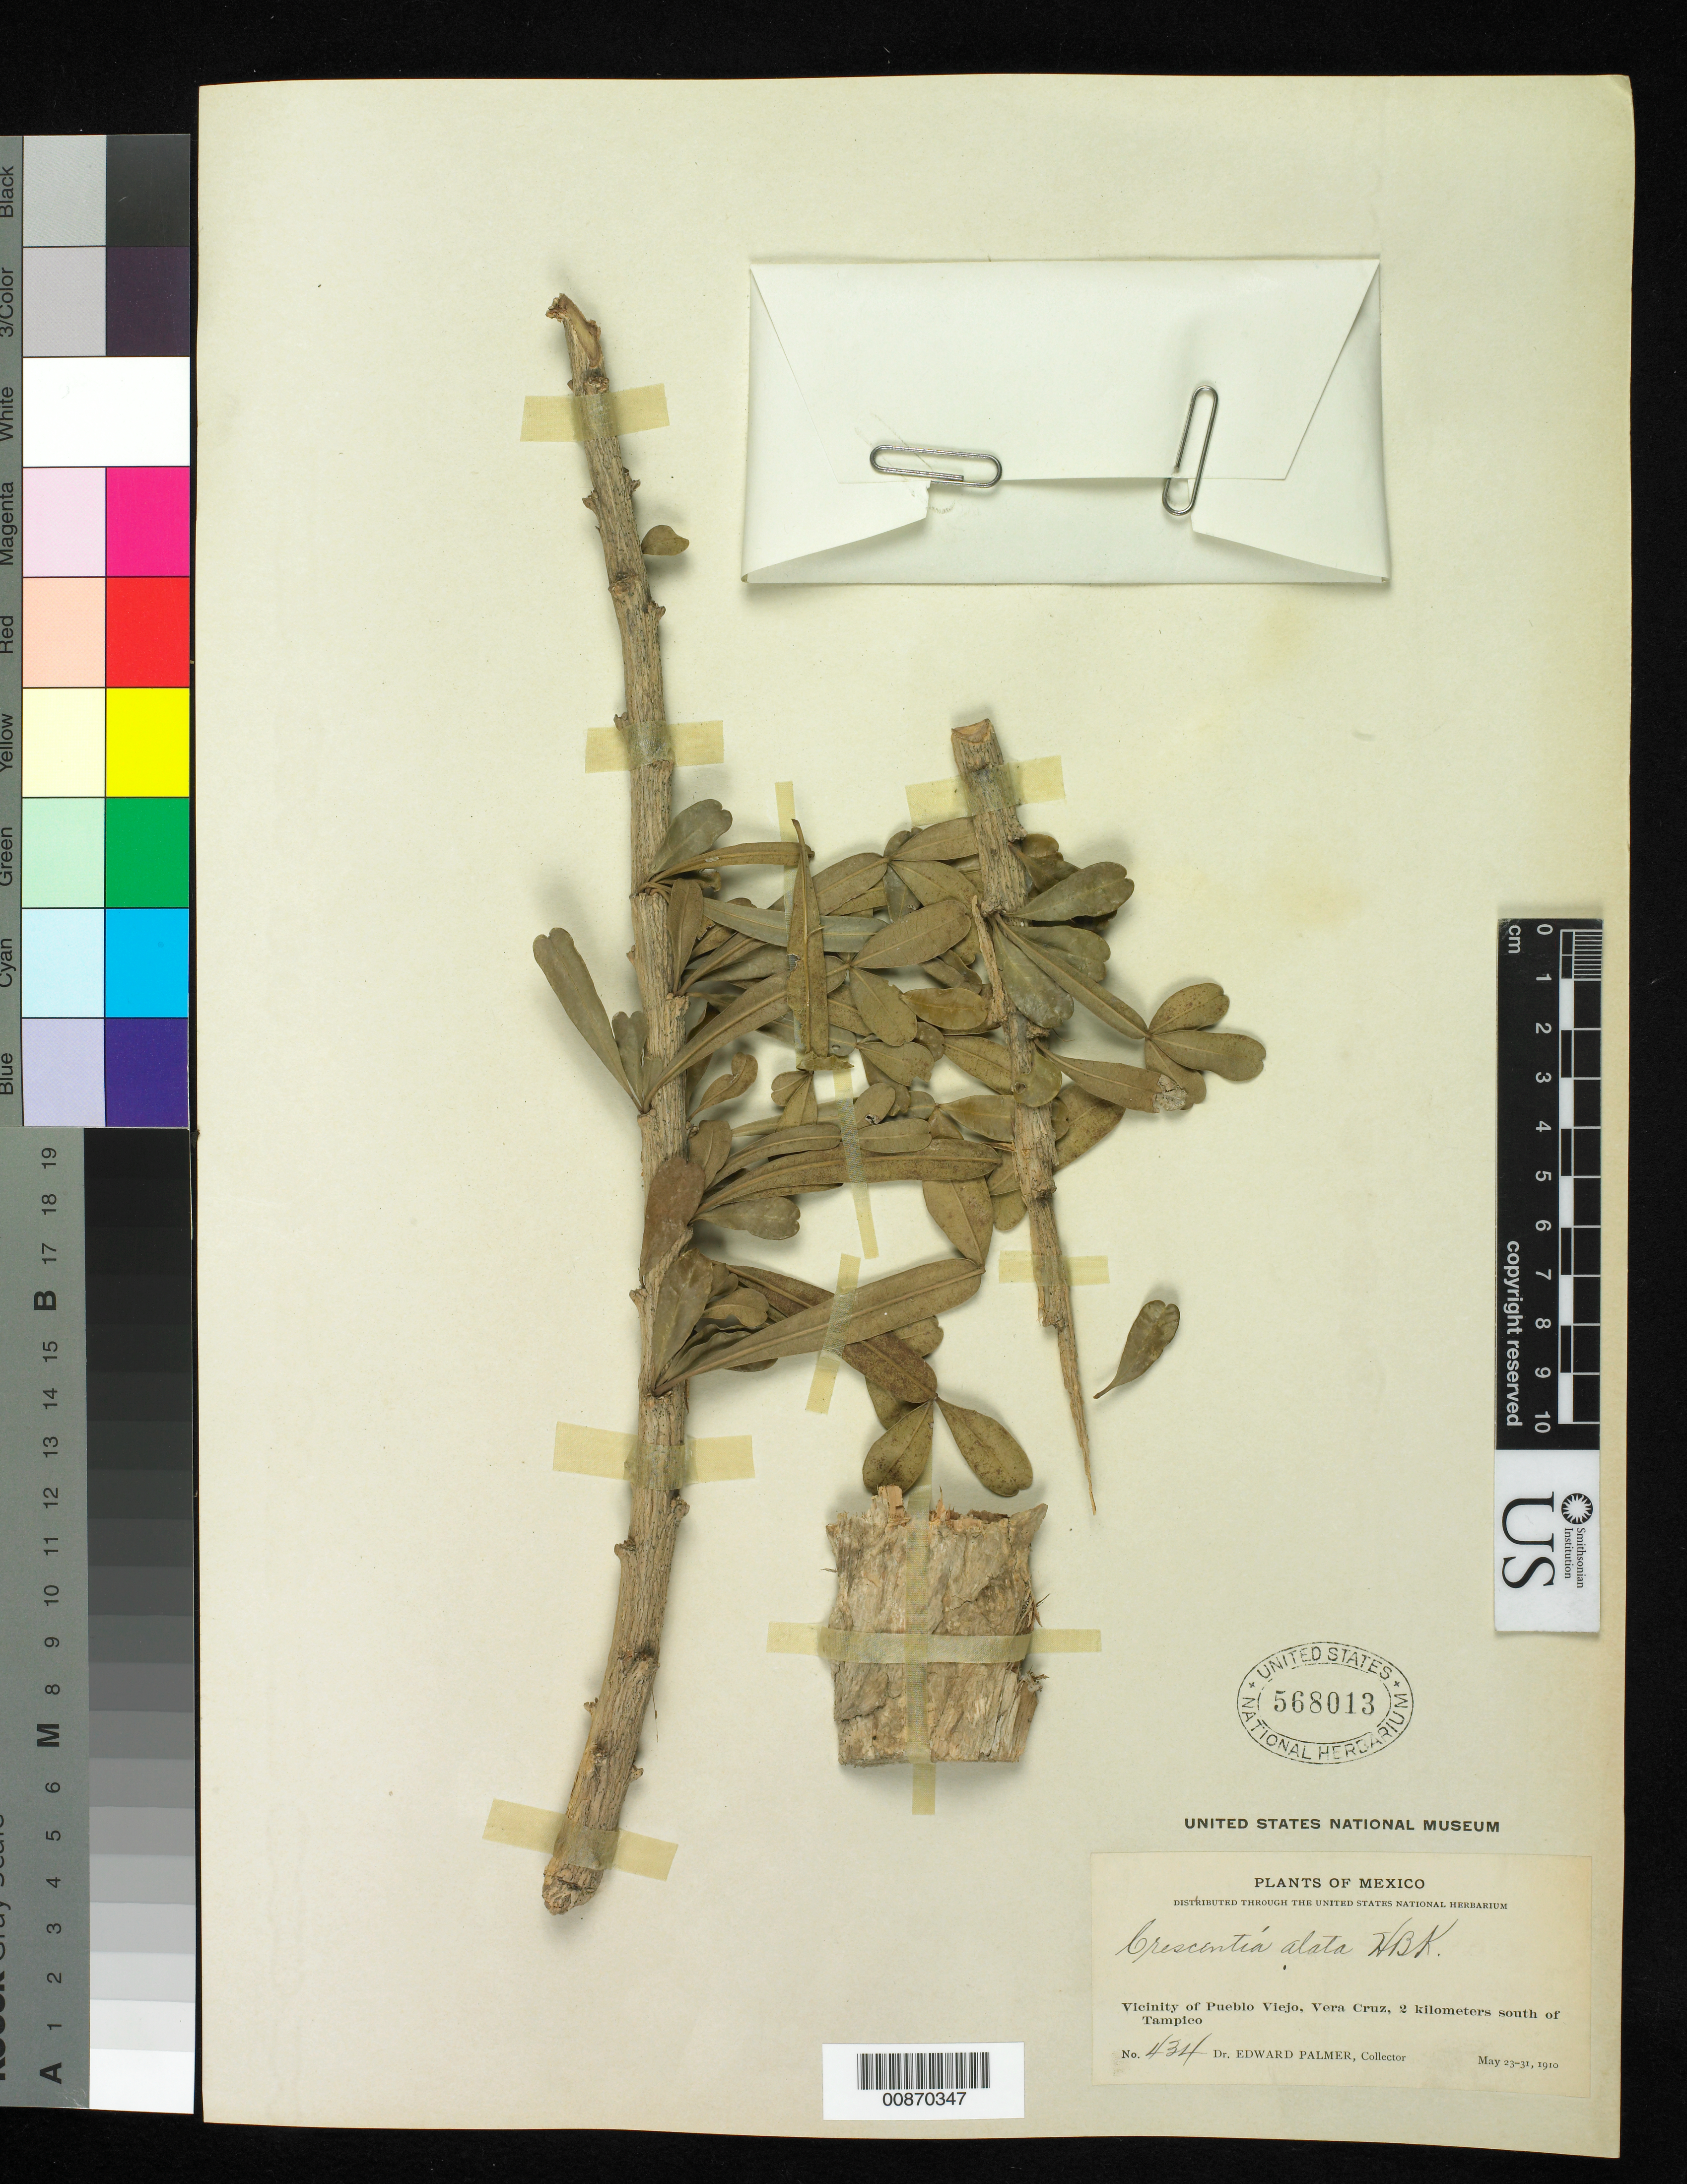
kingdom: Plantae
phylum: Tracheophyta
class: Magnoliopsida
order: Lamiales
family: Bignoniaceae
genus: Crescentia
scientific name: Crescentia alata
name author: Kunth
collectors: E. Palmer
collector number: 434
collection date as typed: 23 May 1910 to 31 May 1910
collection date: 1910-05-23/1910-05-31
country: Mexico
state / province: Veracruz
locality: Vicinity of Pueblo Viejo, Veracruz, 2 kilometers south of Tampico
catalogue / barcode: US 568013